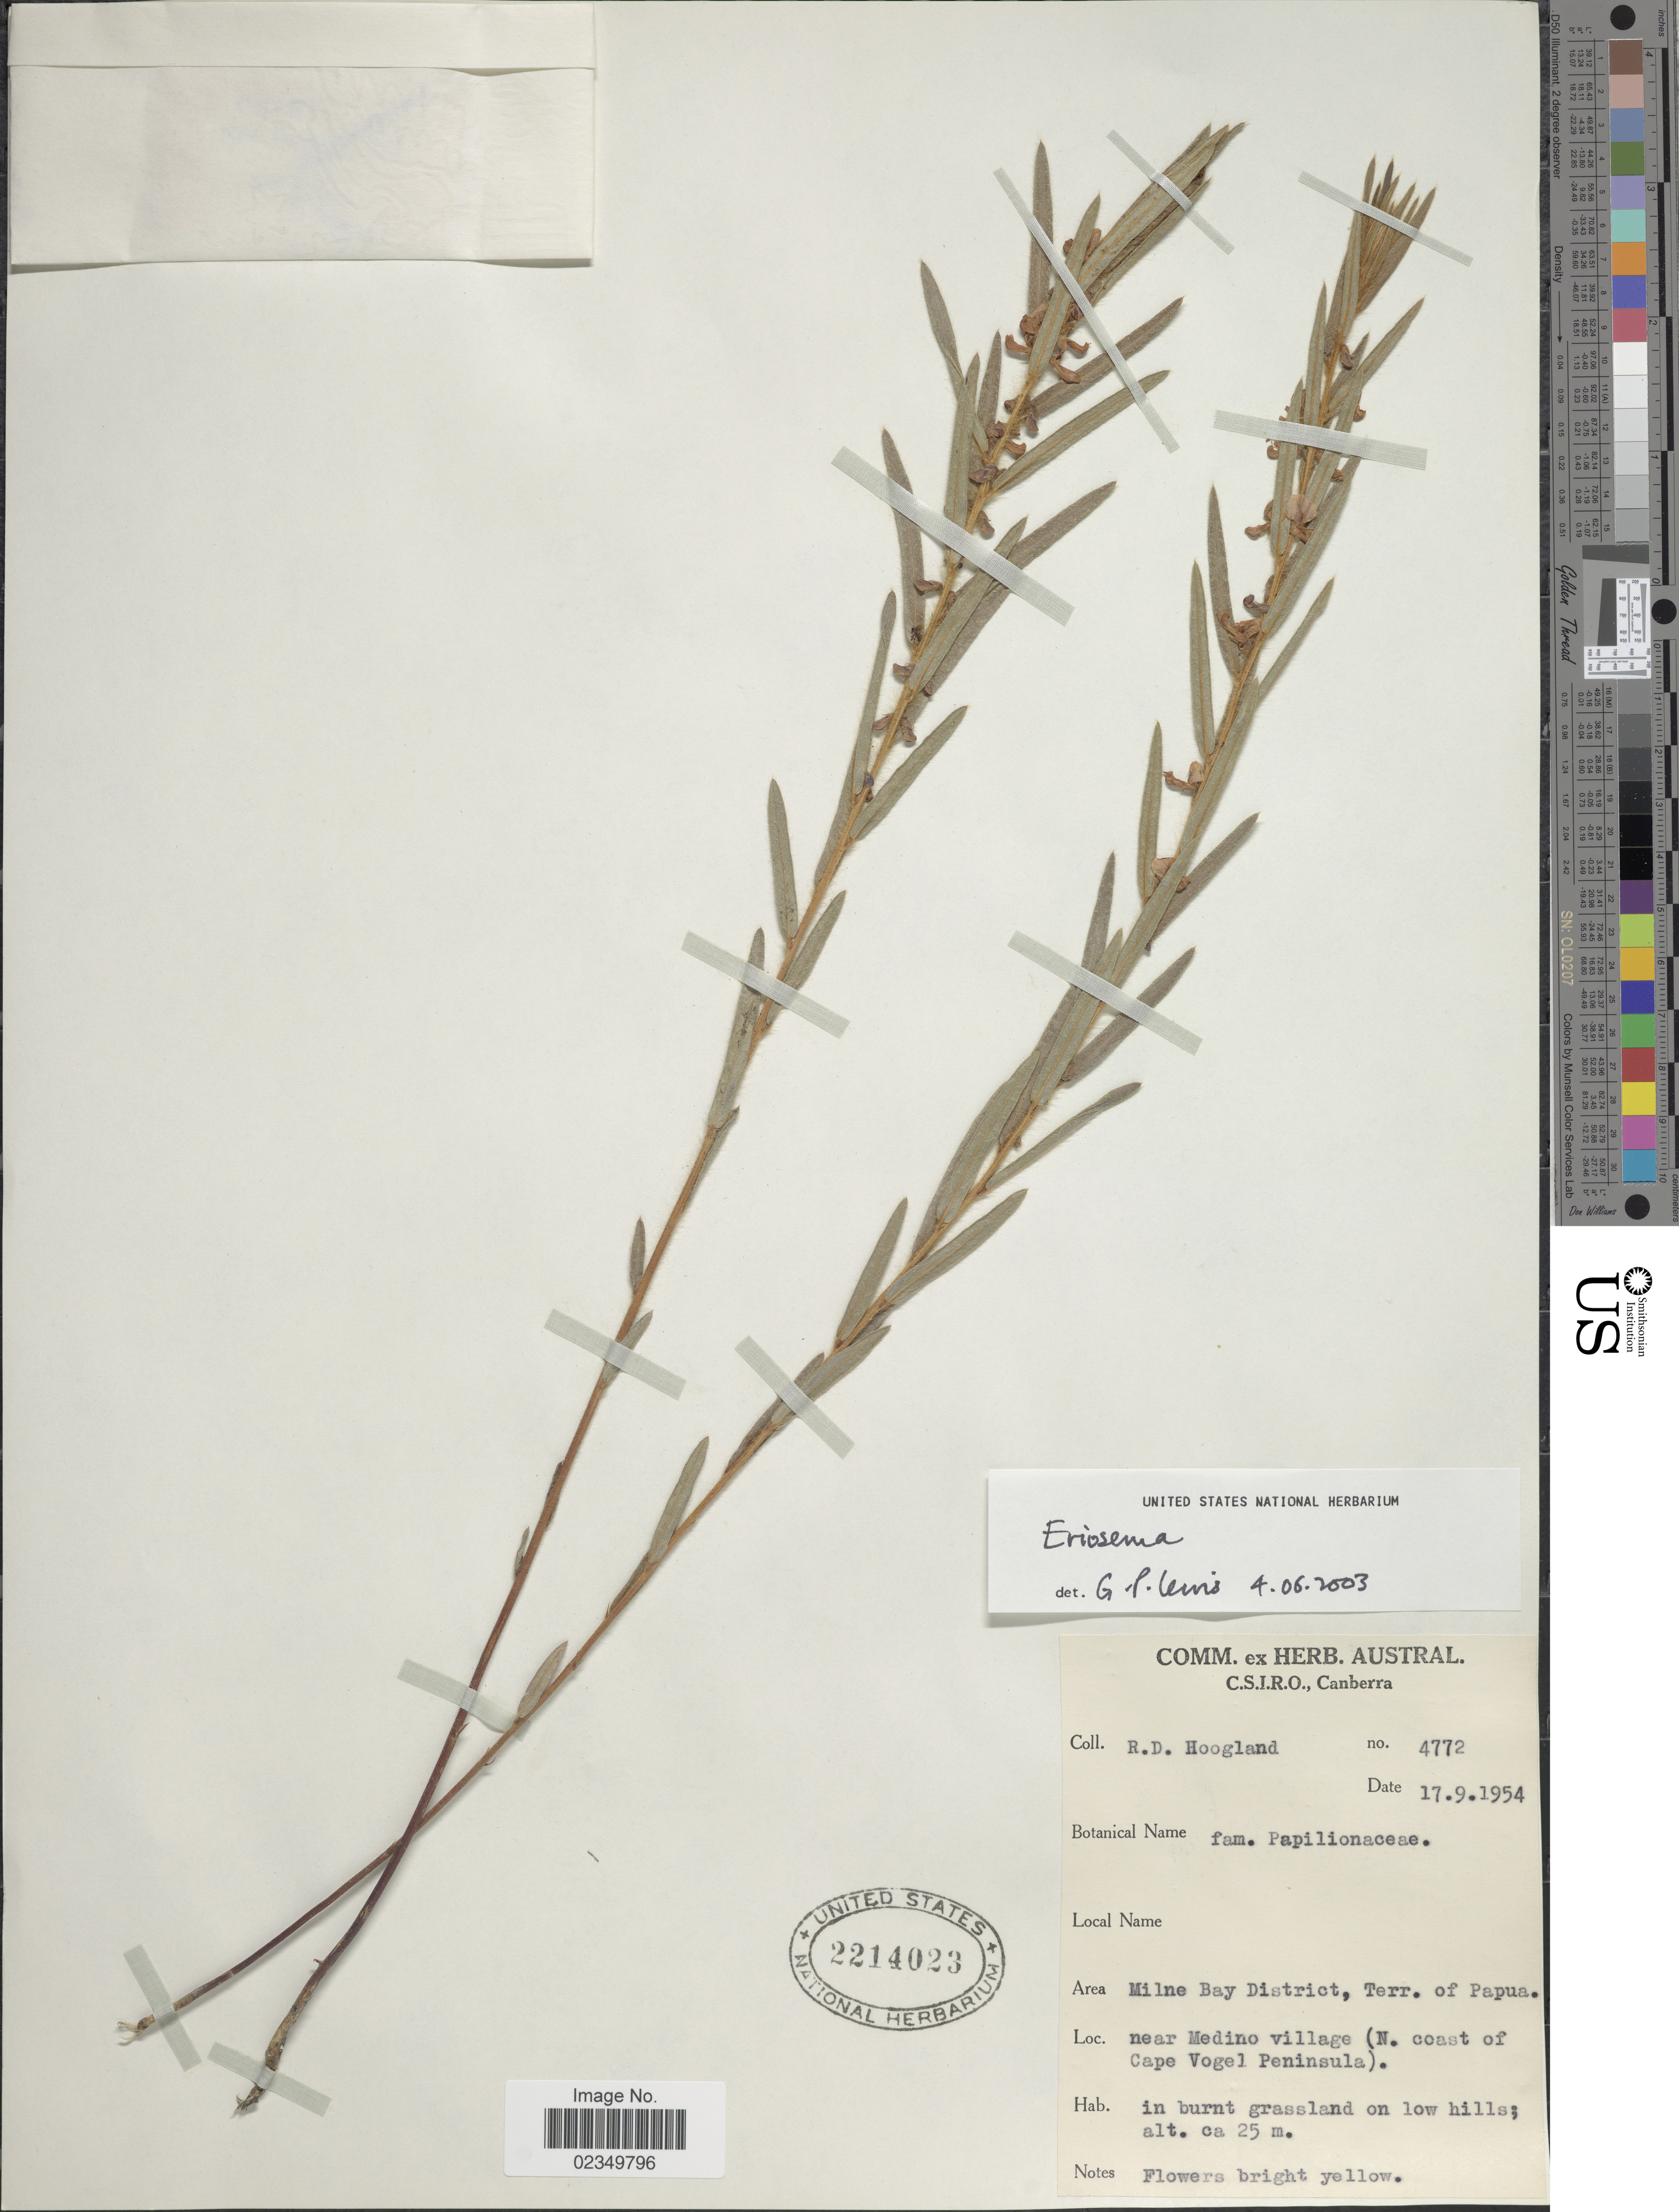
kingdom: Plantae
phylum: Tracheophyta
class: Magnoliopsida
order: Fabales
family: Fabaceae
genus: Eriosema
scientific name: Eriosema chinense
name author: Vogel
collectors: R. D. Hoogland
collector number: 4772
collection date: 1954-09-17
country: Papua New Guinea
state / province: Milne Bay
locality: Milne Bay District, Terr. of Papua, near Medino village (N. coast of Cape Vogel Peninsula)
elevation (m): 25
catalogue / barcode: US 2214023